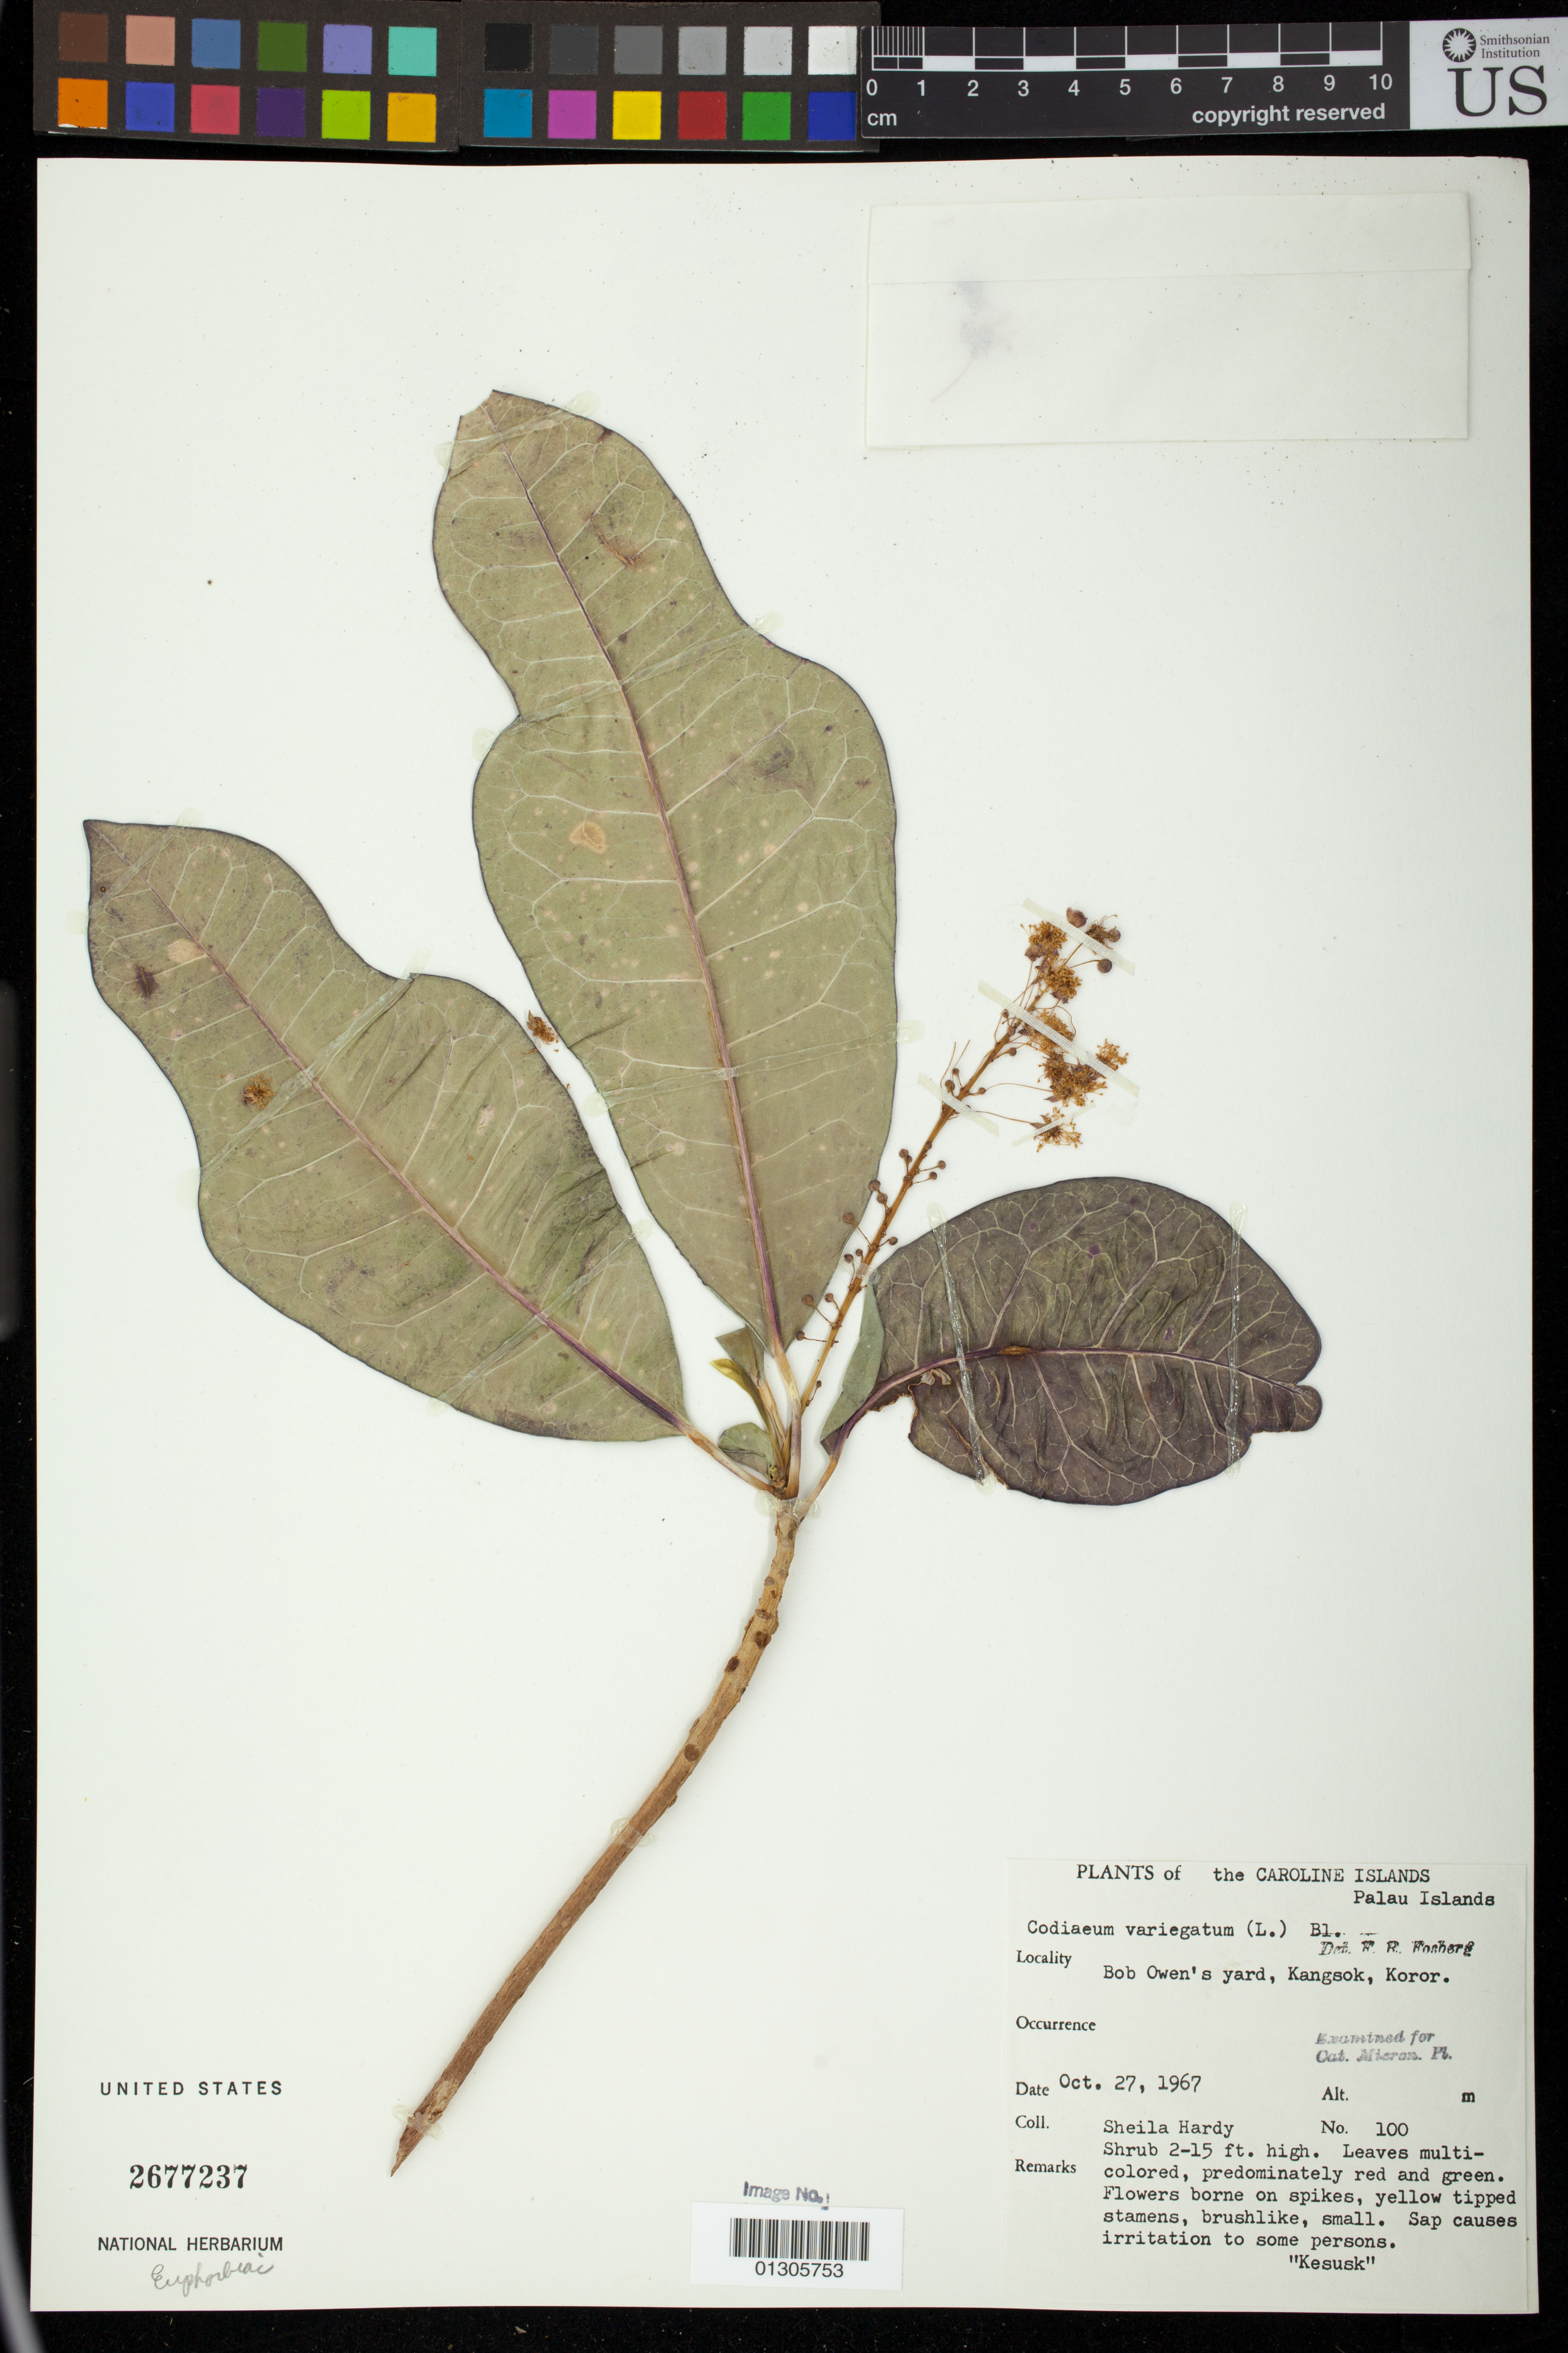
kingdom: Plantae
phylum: Tracheophyta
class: Magnoliopsida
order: Malpighiales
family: Euphorbiaceae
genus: Codiaeum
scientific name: Codiaeum variegatum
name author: (L.) Rumph. ex A. Juss.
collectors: S. Hardy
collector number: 100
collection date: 1967-10-27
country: Palau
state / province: Koror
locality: Bob's Owen's yard, Kangsok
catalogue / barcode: US 2677237